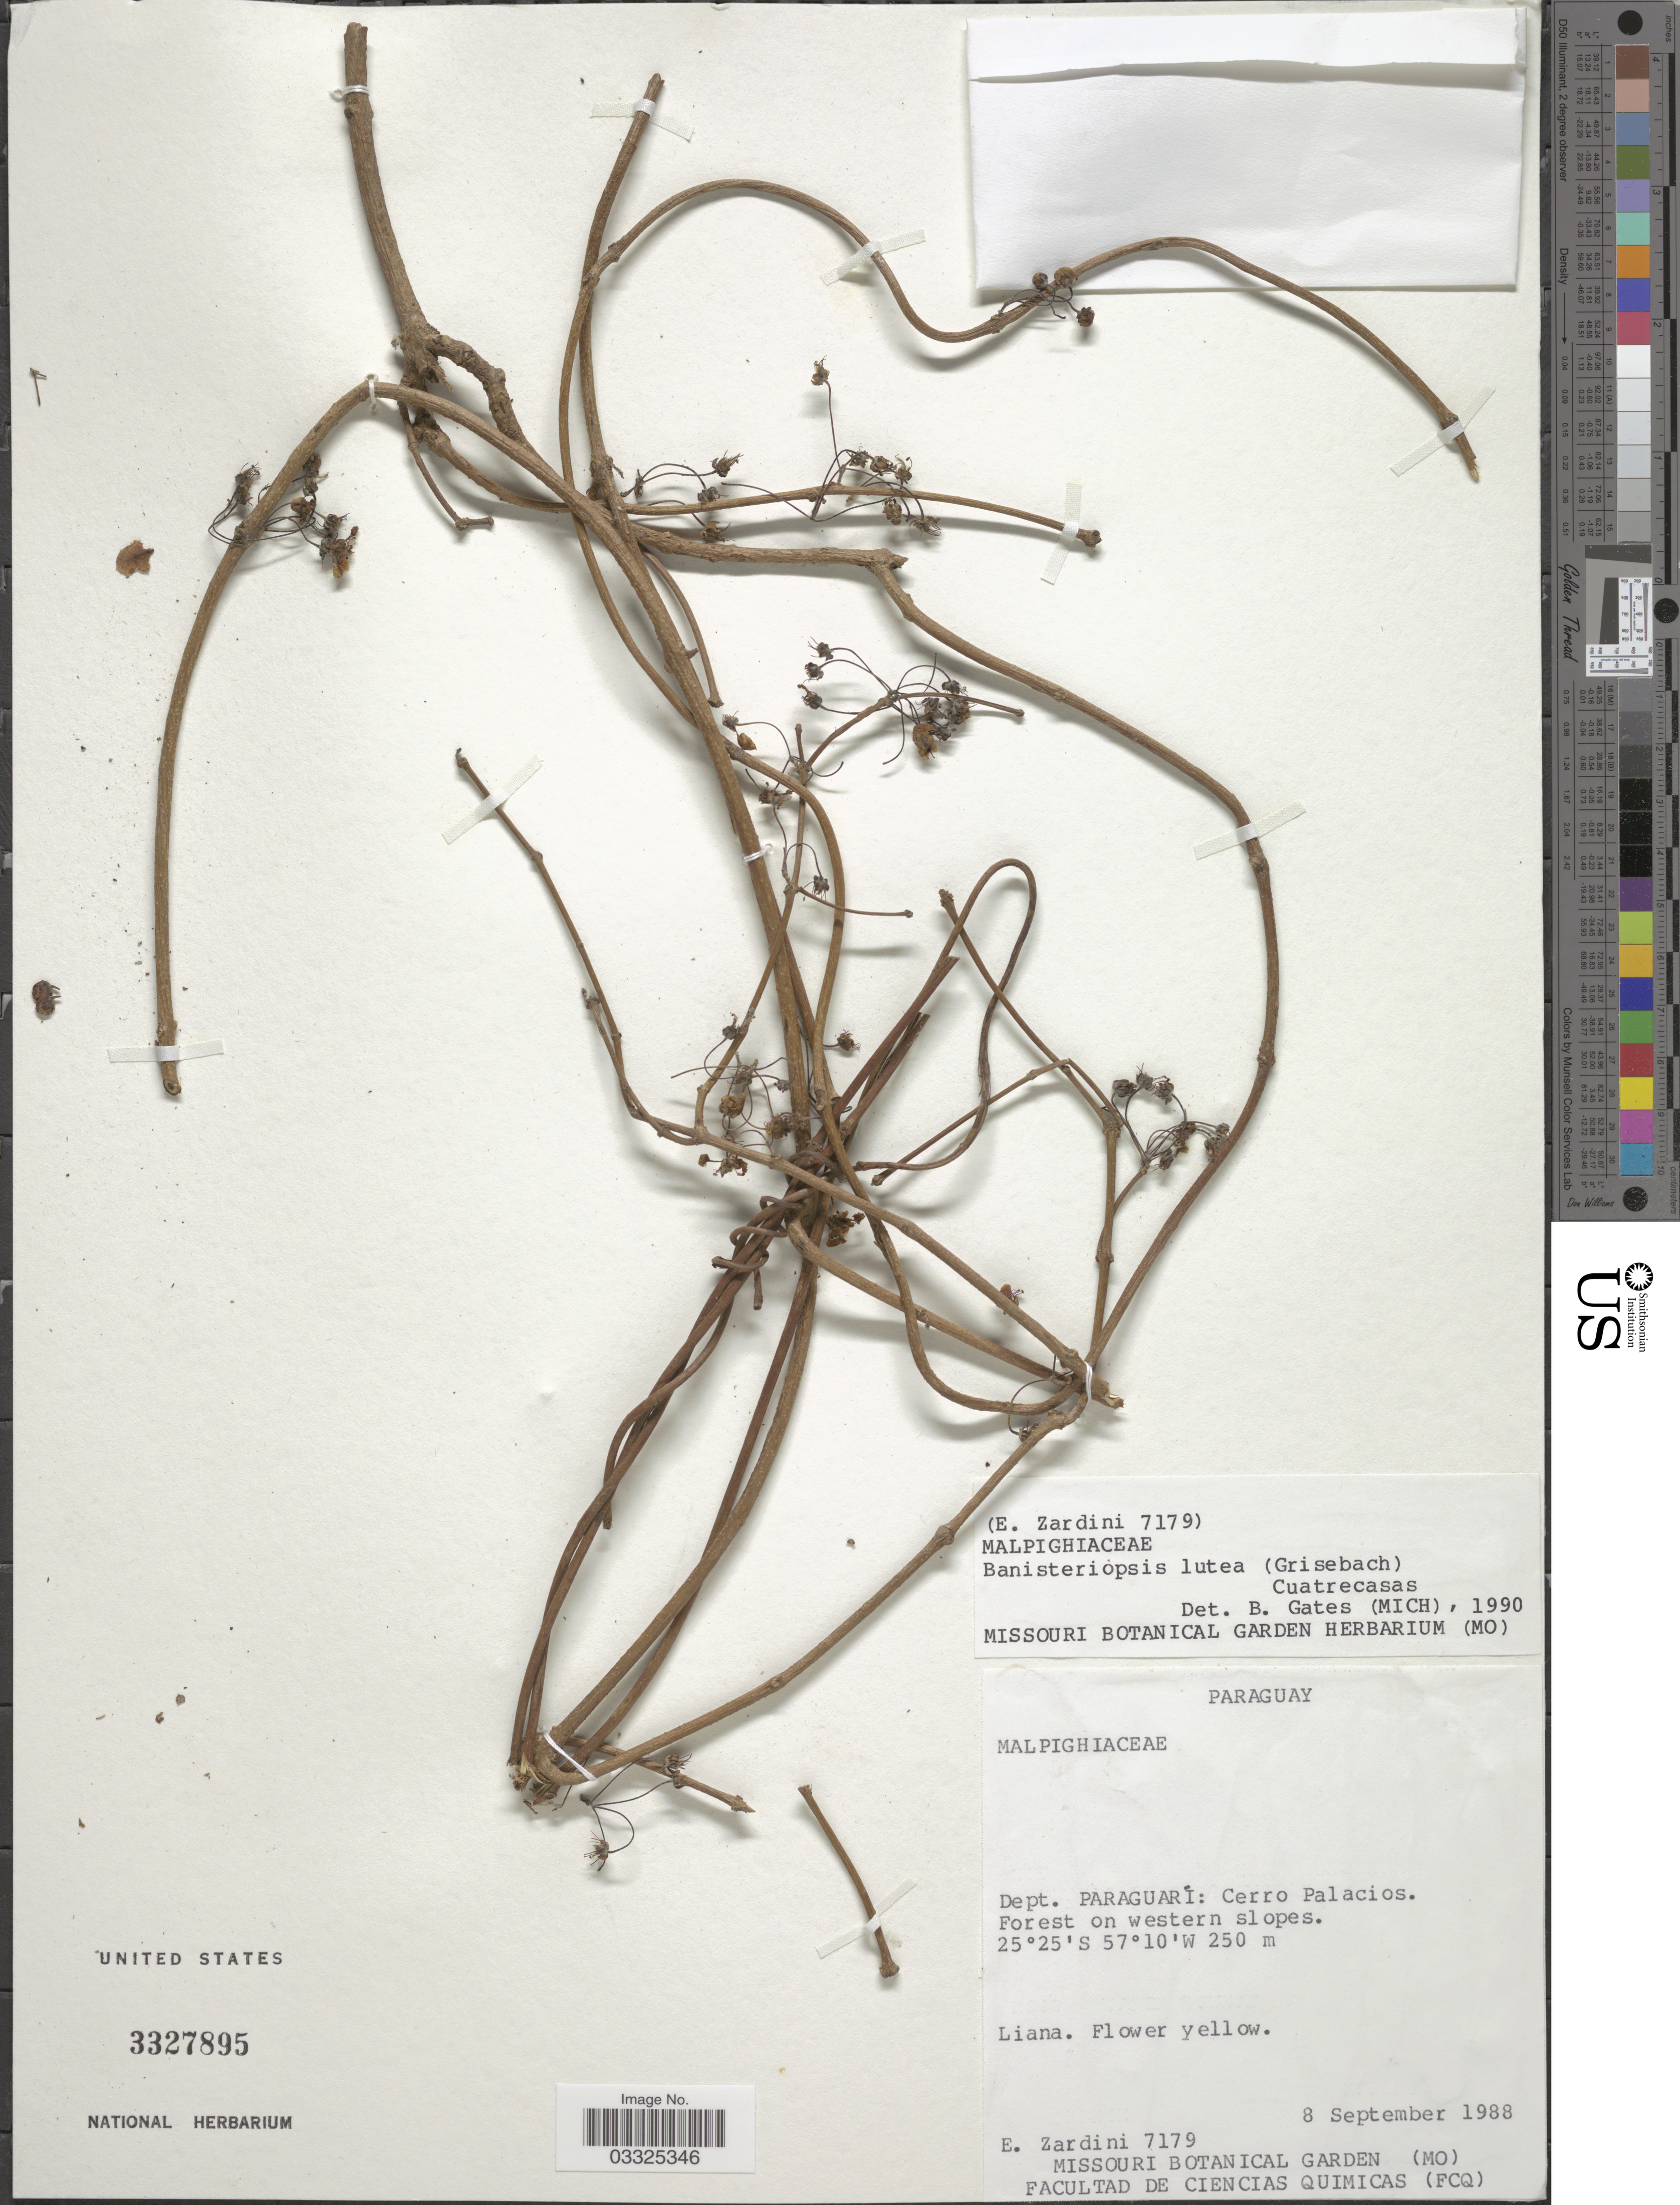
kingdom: Plantae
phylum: Tracheophyta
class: Magnoliopsida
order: Malpighiales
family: Malpighiaceae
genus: Banisteriopsis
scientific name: Banisteriopsis lutea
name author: (Griseb.) Cuatrec.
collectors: E. Zardini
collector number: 7179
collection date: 1988-09-08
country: Paraguay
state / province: Paraguari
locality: Cerro Palacios. Forest on western slopes.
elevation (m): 250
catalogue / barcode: US 3327895